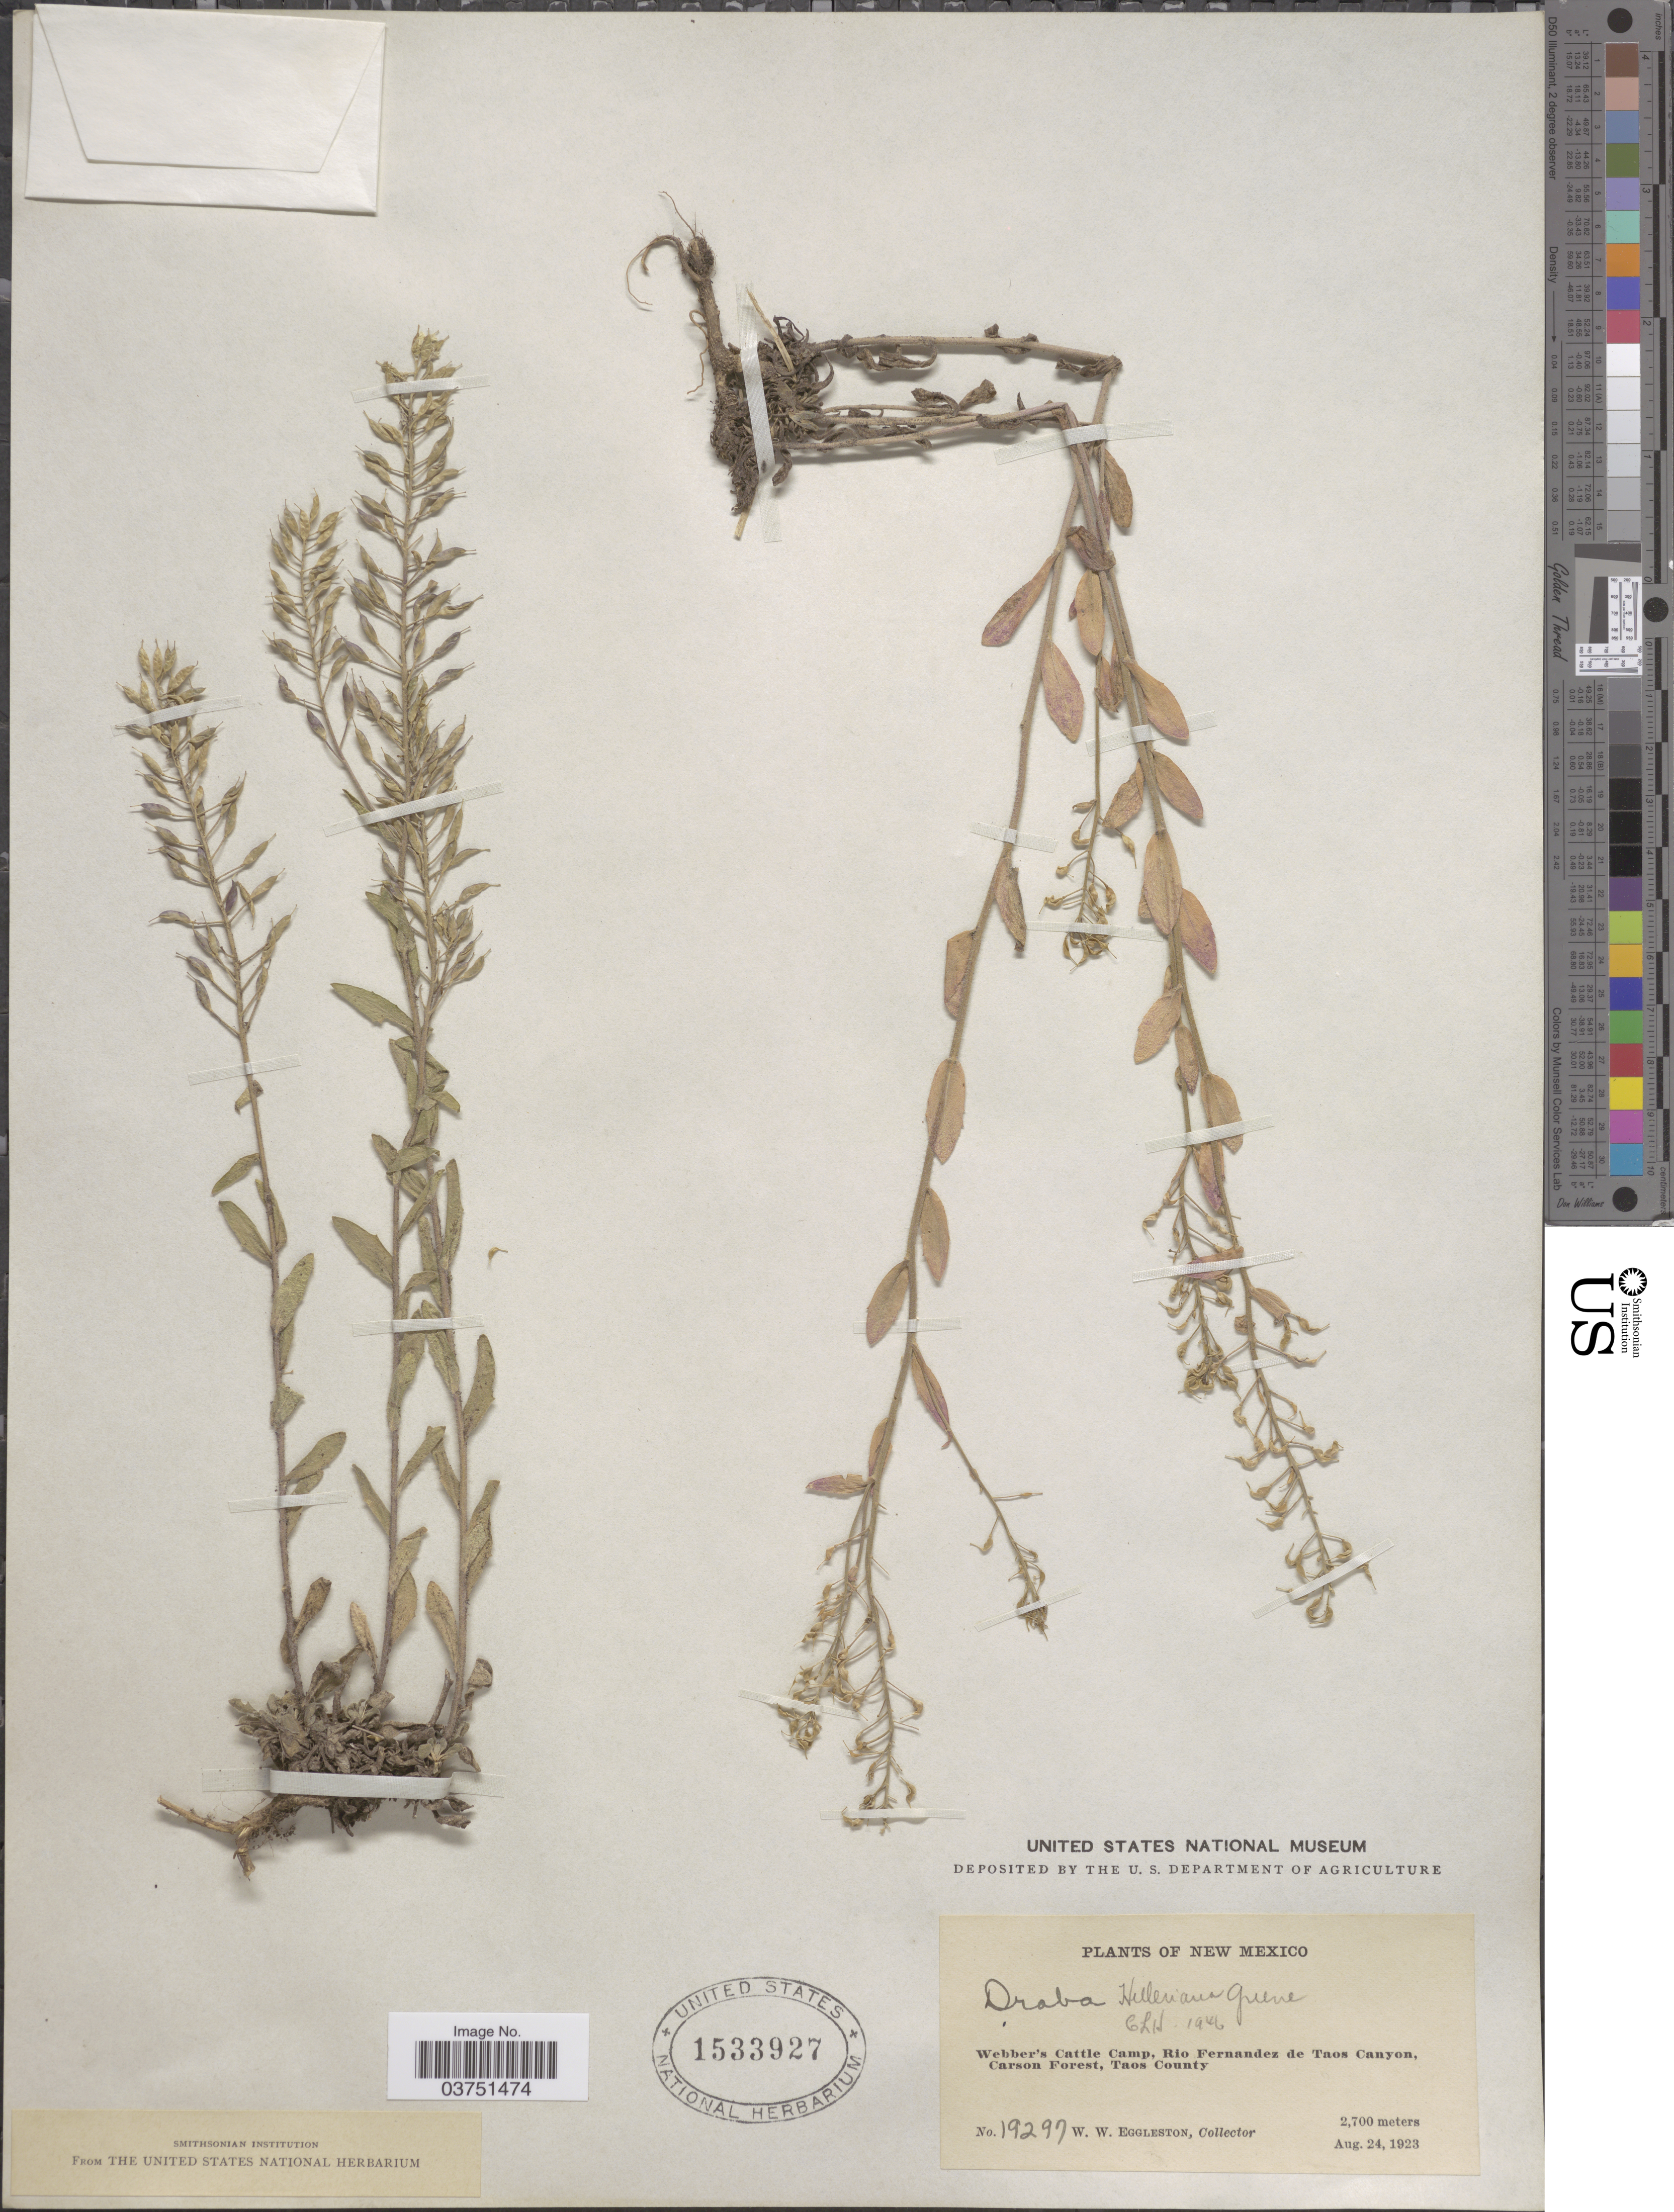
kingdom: Plantae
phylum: Tracheophyta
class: Magnoliopsida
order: Brassicales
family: Brassicaceae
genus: Draba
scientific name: Draba helleriana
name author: Greene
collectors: W. W. Eggleston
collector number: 19297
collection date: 1923-08-24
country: United States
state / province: New Mexico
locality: Webber's Cattle Camp, Rio Fernandez de Taos Canyon, Carson Forest, Taos County.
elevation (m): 2700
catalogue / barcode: US 1533927